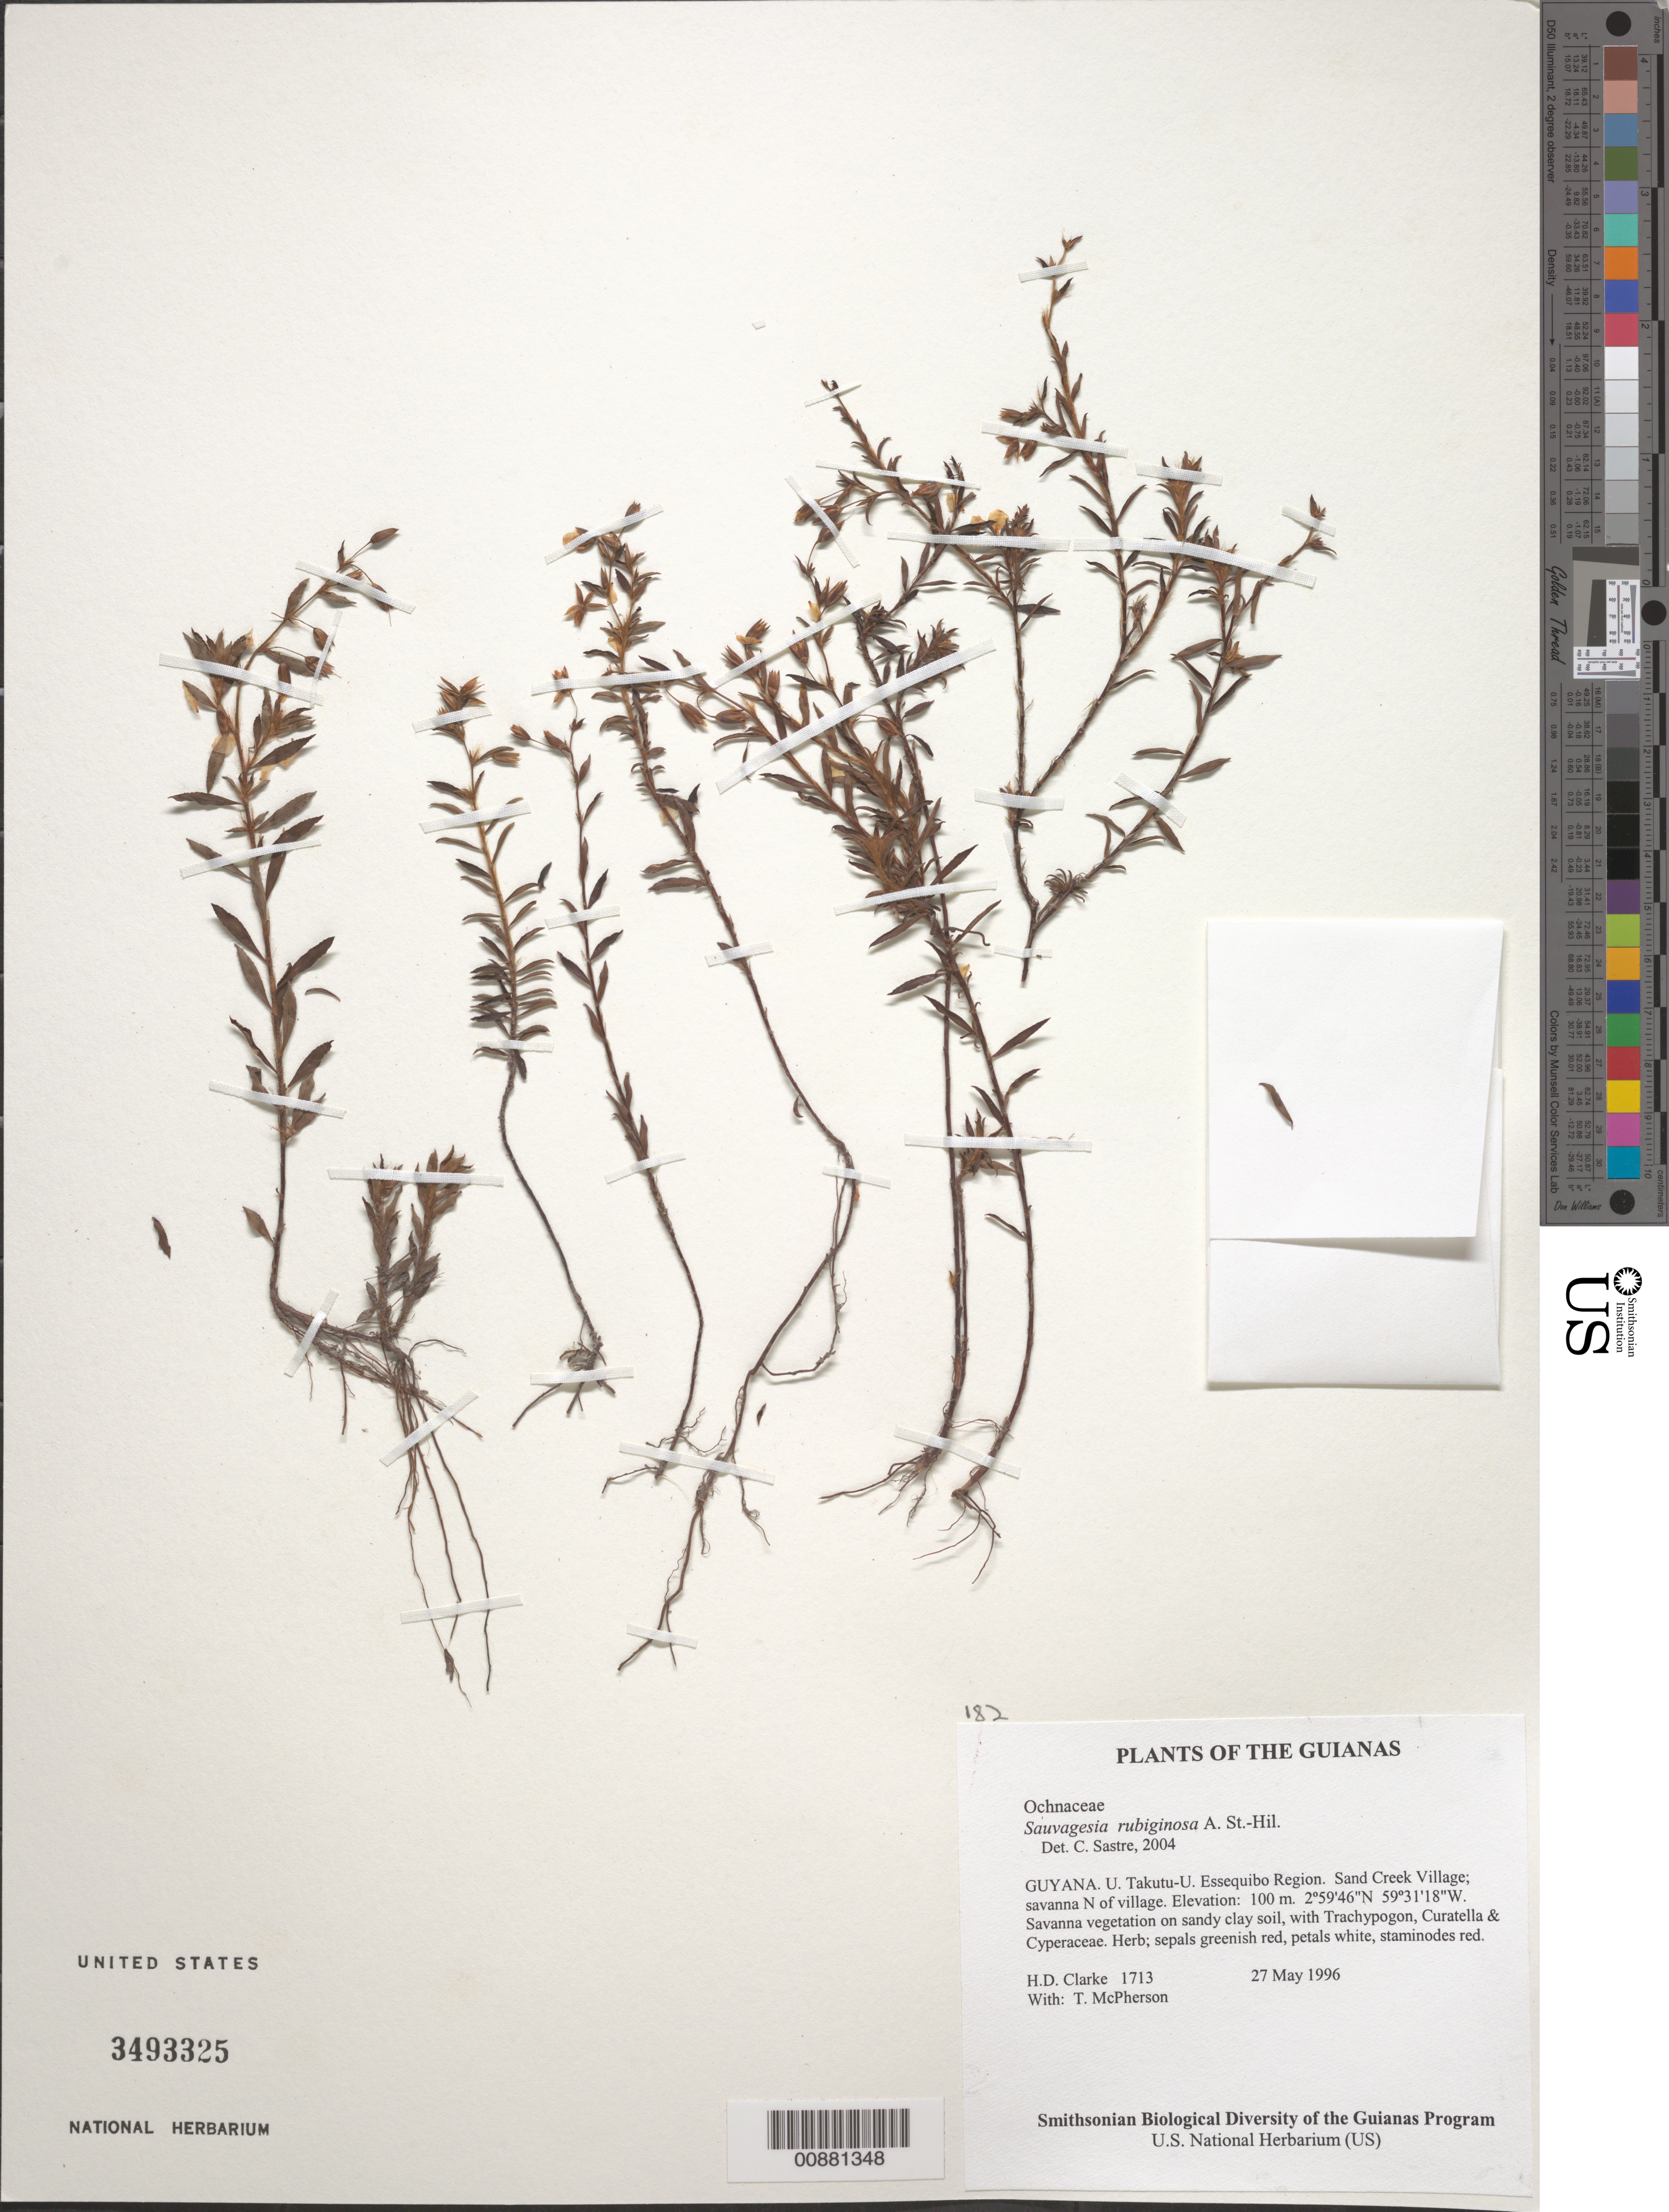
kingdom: Plantae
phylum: Tracheophyta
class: Magnoliopsida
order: Malpighiales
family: Ochnaceae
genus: Sauvagesia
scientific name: Sauvagesia rubiginosa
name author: A. St.-Hil.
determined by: Sastre, C. H. L.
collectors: H. D. Clarke & T. McPherson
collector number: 1713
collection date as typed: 27 May 1996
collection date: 1996-05-27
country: Guyana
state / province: U. Takutu-U. Essequibo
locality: Sand Creek Village; savanna N of village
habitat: Savanna vegetation on sandy clay soil, with Trachypogon, Curatella & Cyperaceae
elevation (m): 100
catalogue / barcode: US 3493325